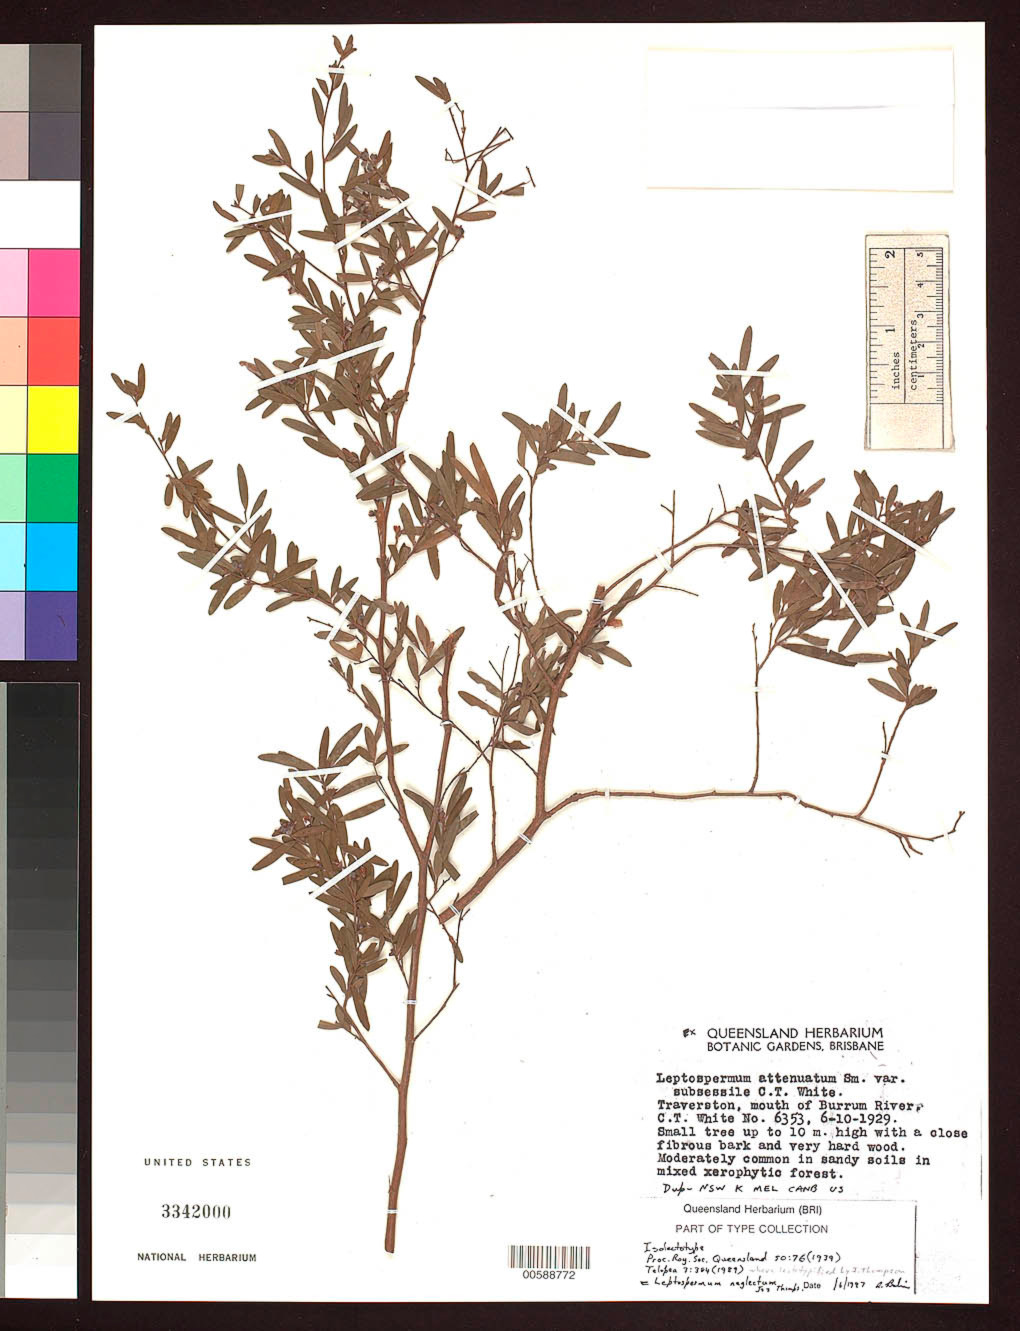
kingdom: Plantae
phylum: Tracheophyta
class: Magnoliopsida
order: Myrtales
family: Myrtaceae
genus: Leptospermum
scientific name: Leptospermum attenuatum var. subsessile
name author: C.T. White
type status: Isolectotype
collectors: C. T. White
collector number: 6353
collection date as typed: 06 Oct 1929 or 10 Jun 1929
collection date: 1929-06-10 or 1929-10-06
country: Australia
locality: Traverston, mouth of Burrum River.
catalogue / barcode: US 3342000